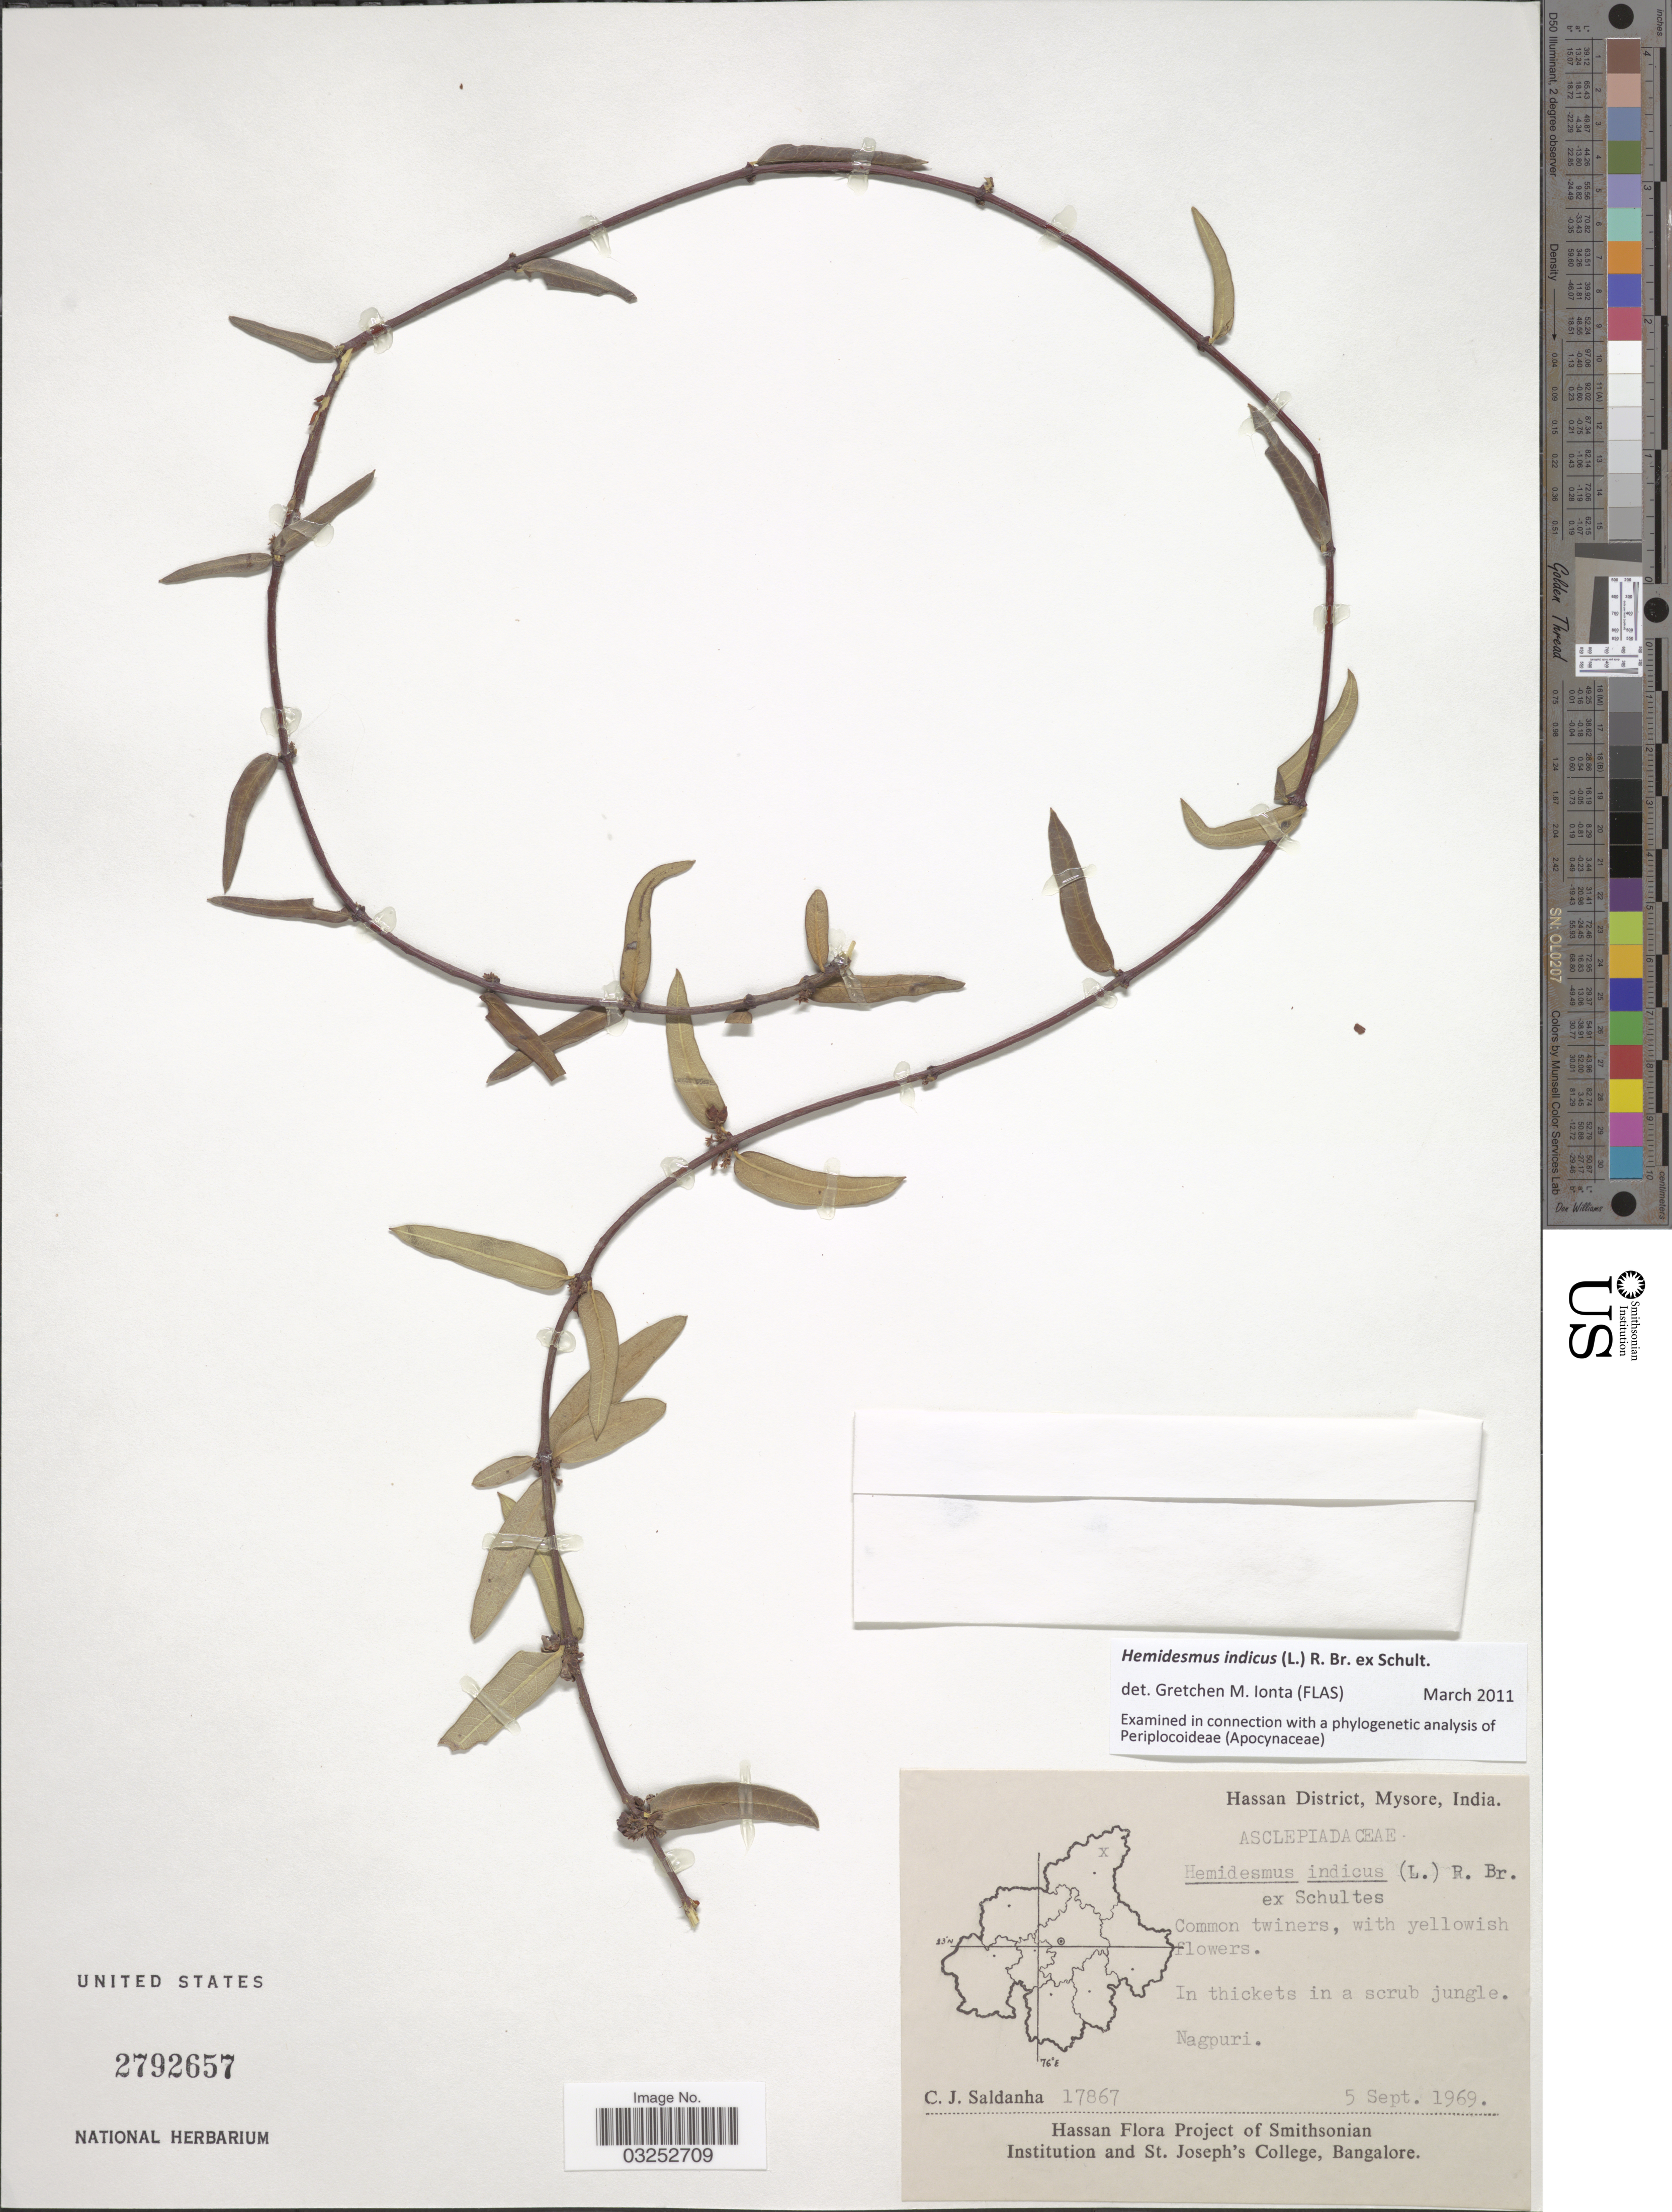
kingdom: Plantae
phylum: Tracheophyta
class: Magnoliopsida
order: Gentianales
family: Apocynaceae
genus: Hemidesmus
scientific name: Hemidesmus indicus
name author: (L.) R. Br. ex Schult.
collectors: C. J. Saldanha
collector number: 17867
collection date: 1969-09-05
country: India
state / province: Karnataka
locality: Hassan District, Mysore, India, Nagpuri.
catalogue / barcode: US 2792657